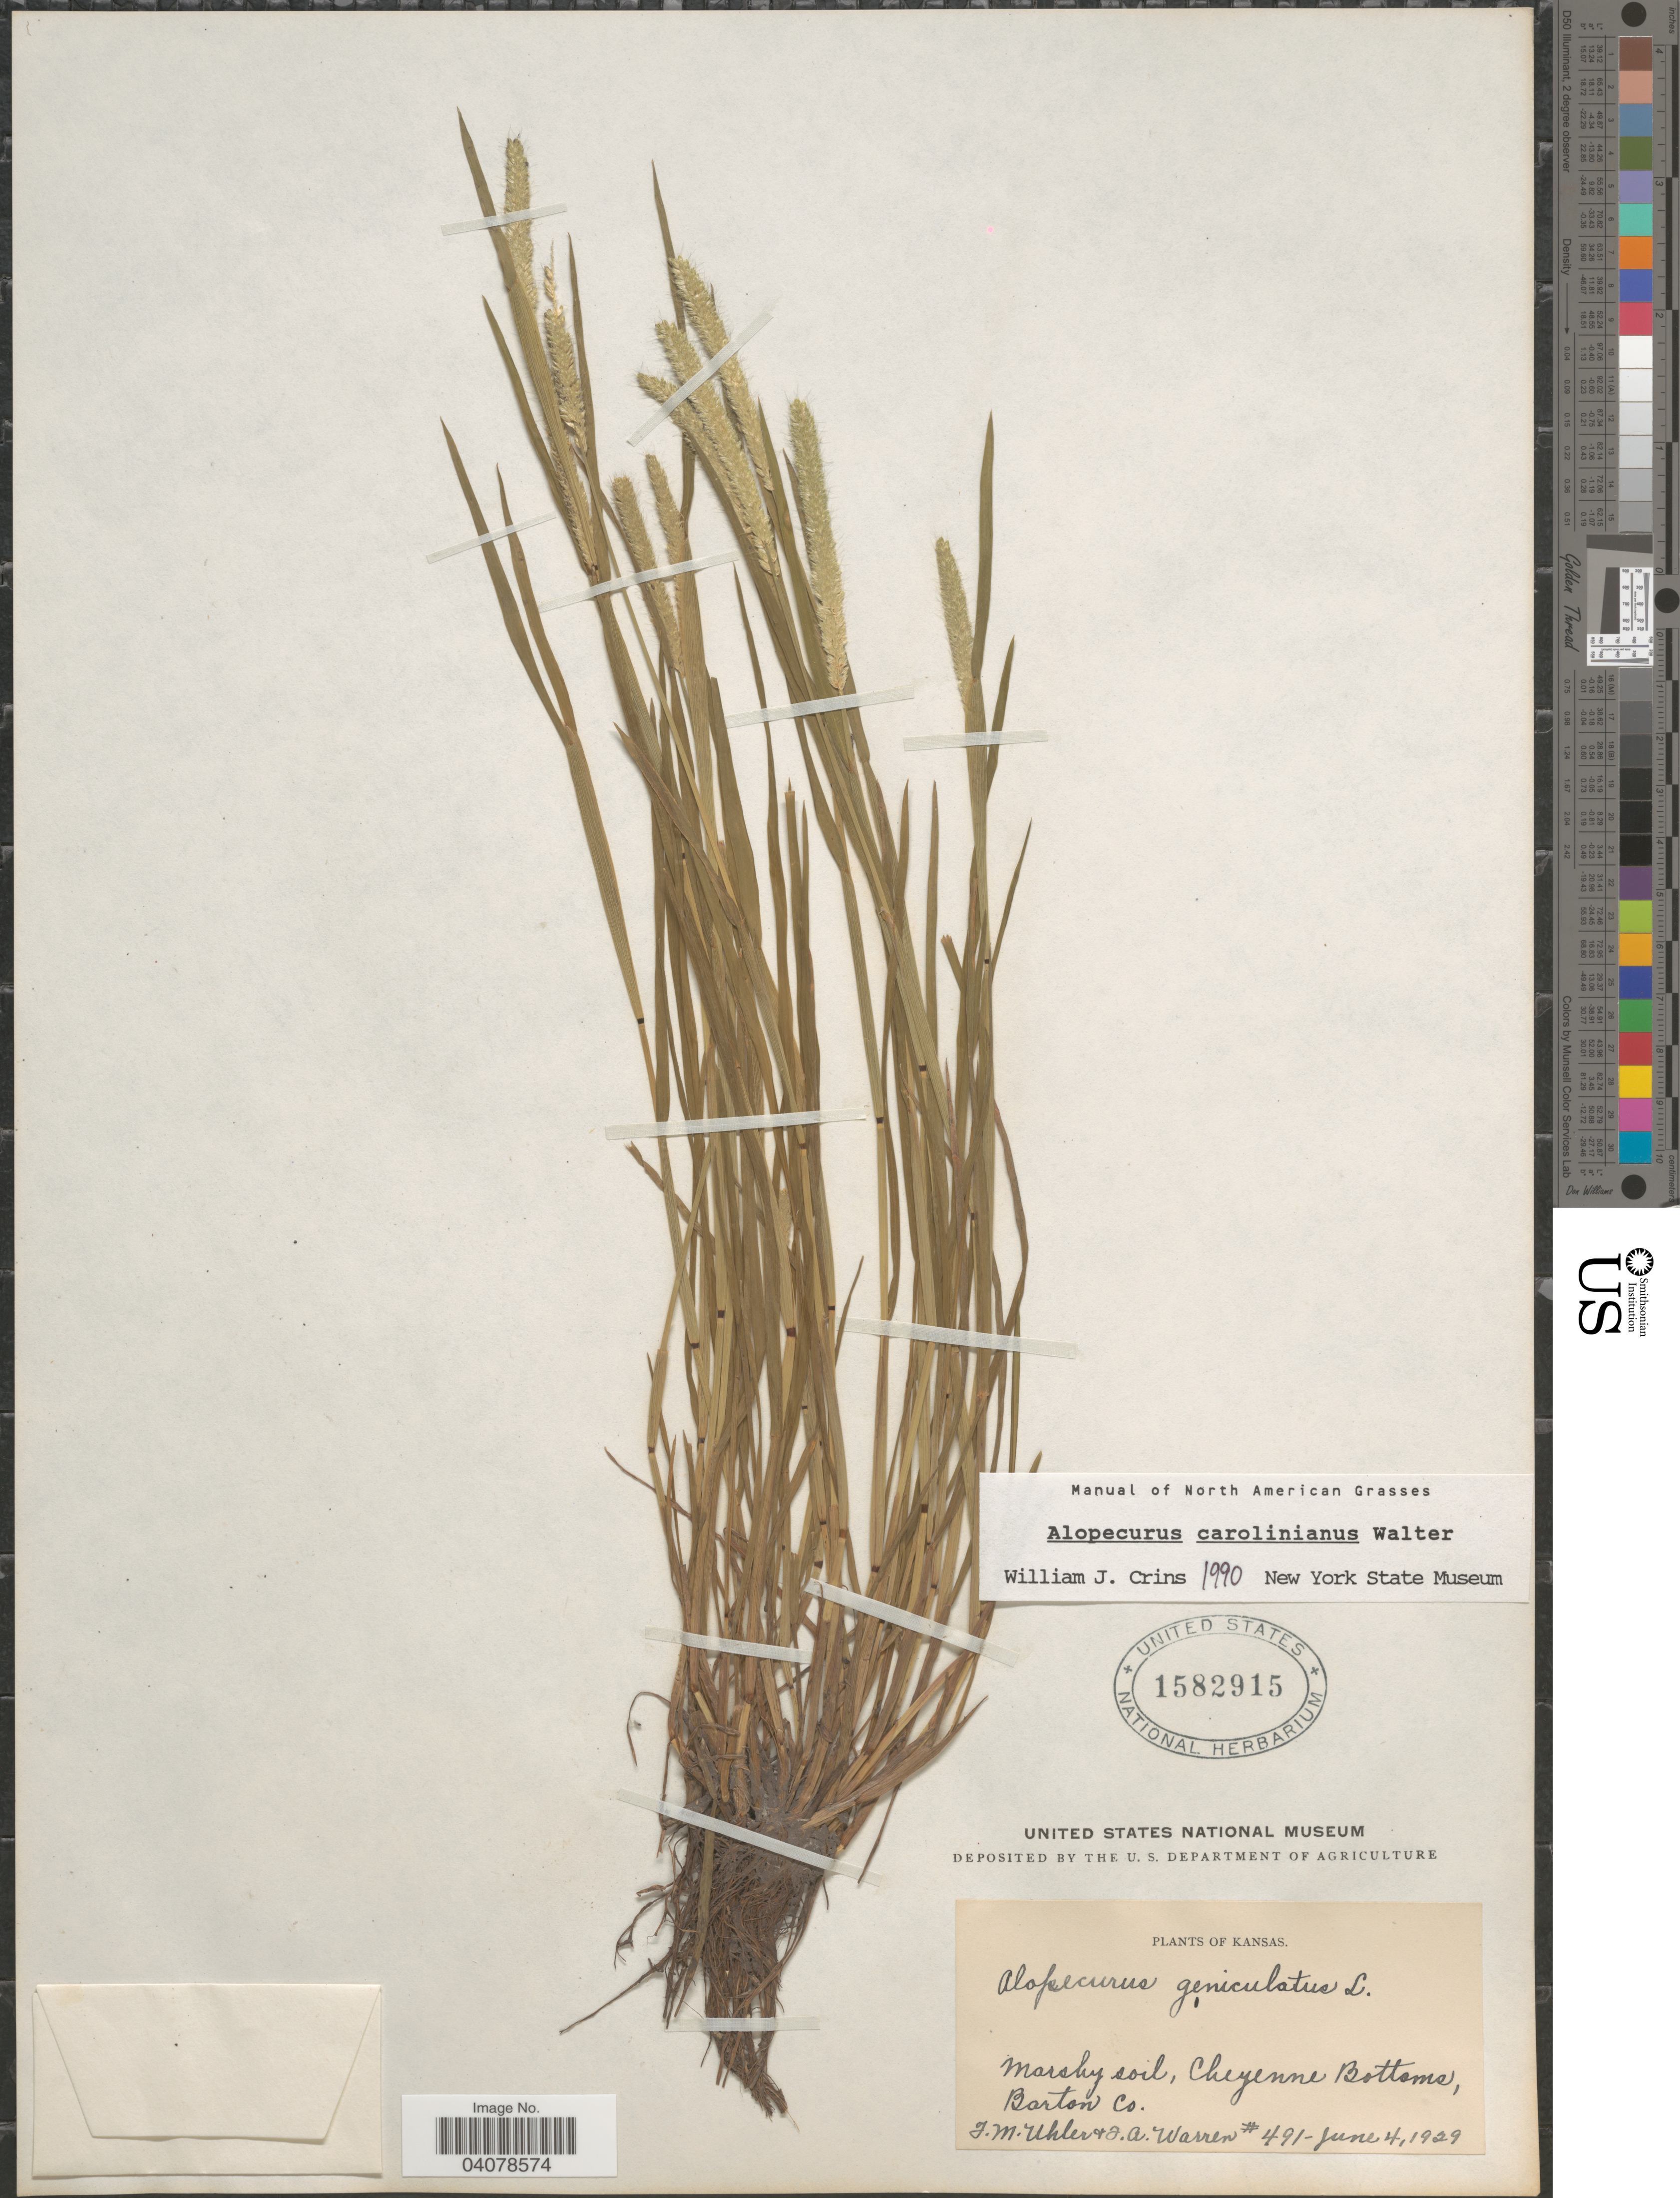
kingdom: Plantae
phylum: Tracheophyta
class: Liliopsida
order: Poales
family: Poaceae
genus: Alopecurus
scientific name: Alopecurus carolinianus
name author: Walter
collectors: F. M. Uhler & J. Warren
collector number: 491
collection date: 1929-06-04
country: United States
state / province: Kansas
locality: Cheyenne Bottoms, Barton Co.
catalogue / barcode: US 1582915